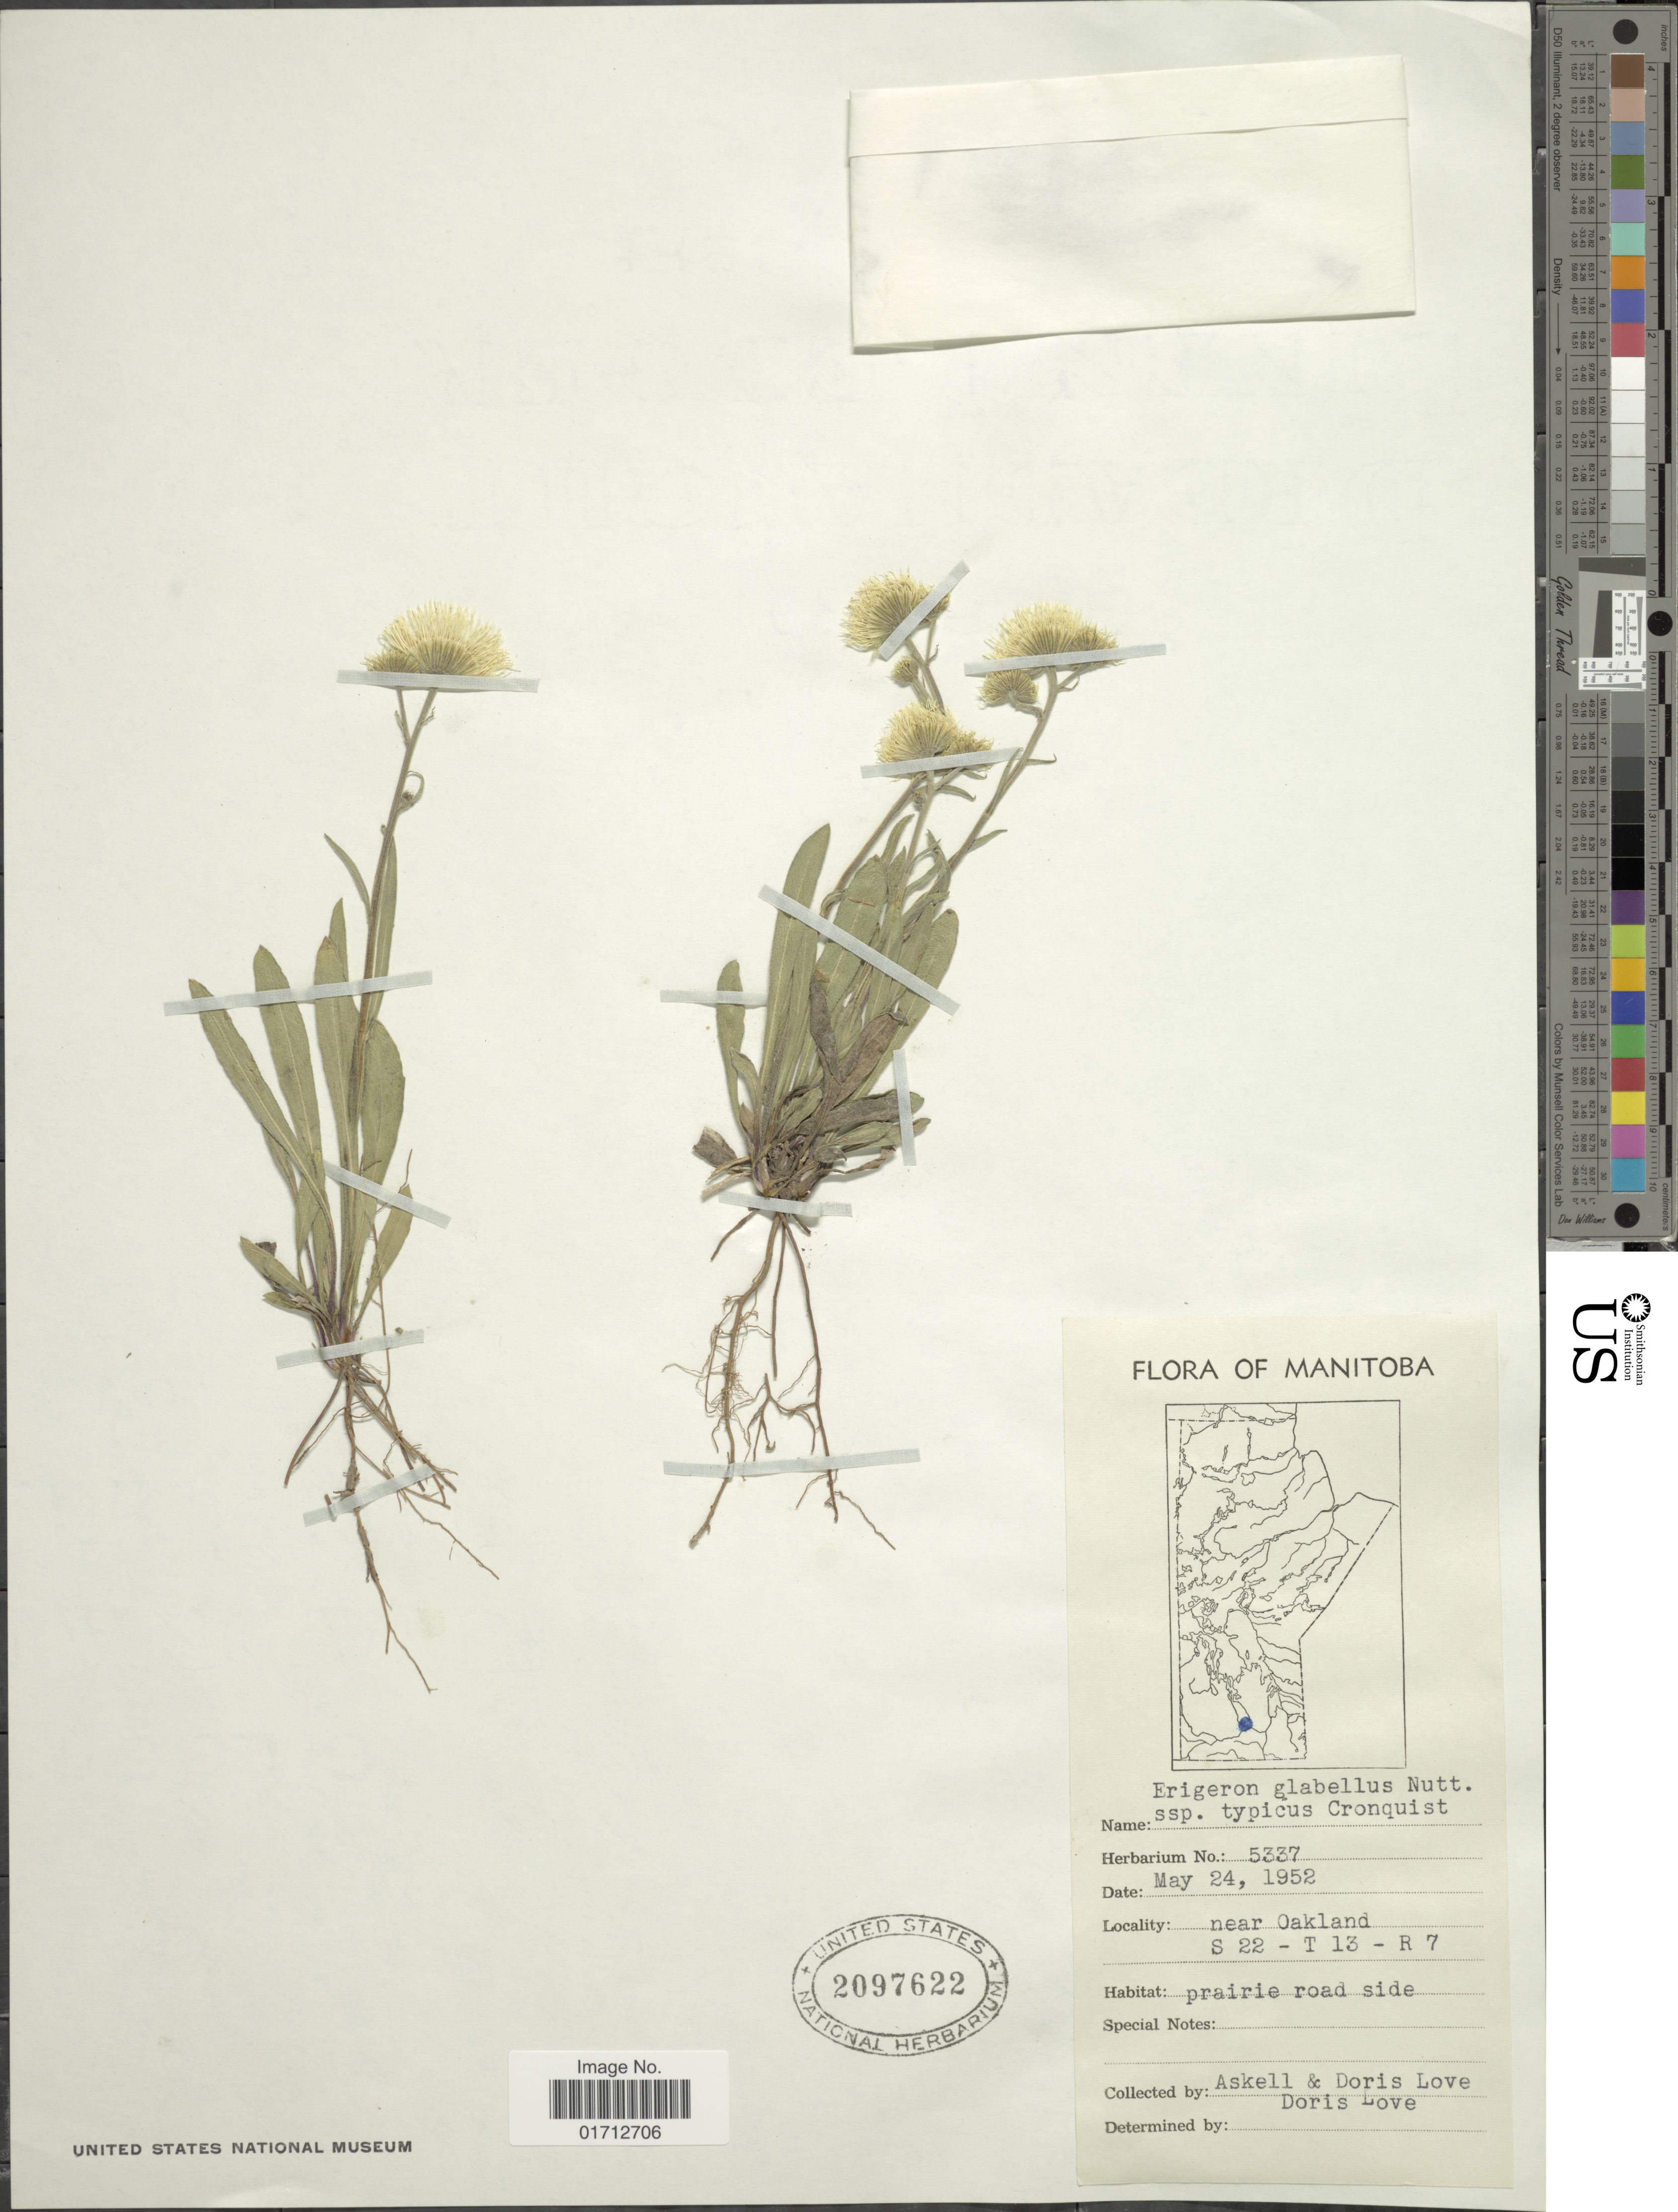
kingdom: Plantae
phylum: Tracheophyta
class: Magnoliopsida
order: Asterales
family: Asteraceae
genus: Erigeron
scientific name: Erigeron glabellus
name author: Nutt.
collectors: Á. Löve & D. Löve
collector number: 5337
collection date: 1952-05-24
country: Canada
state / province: Manitoba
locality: Near Oakland, S22-T13-R7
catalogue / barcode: US 2097622